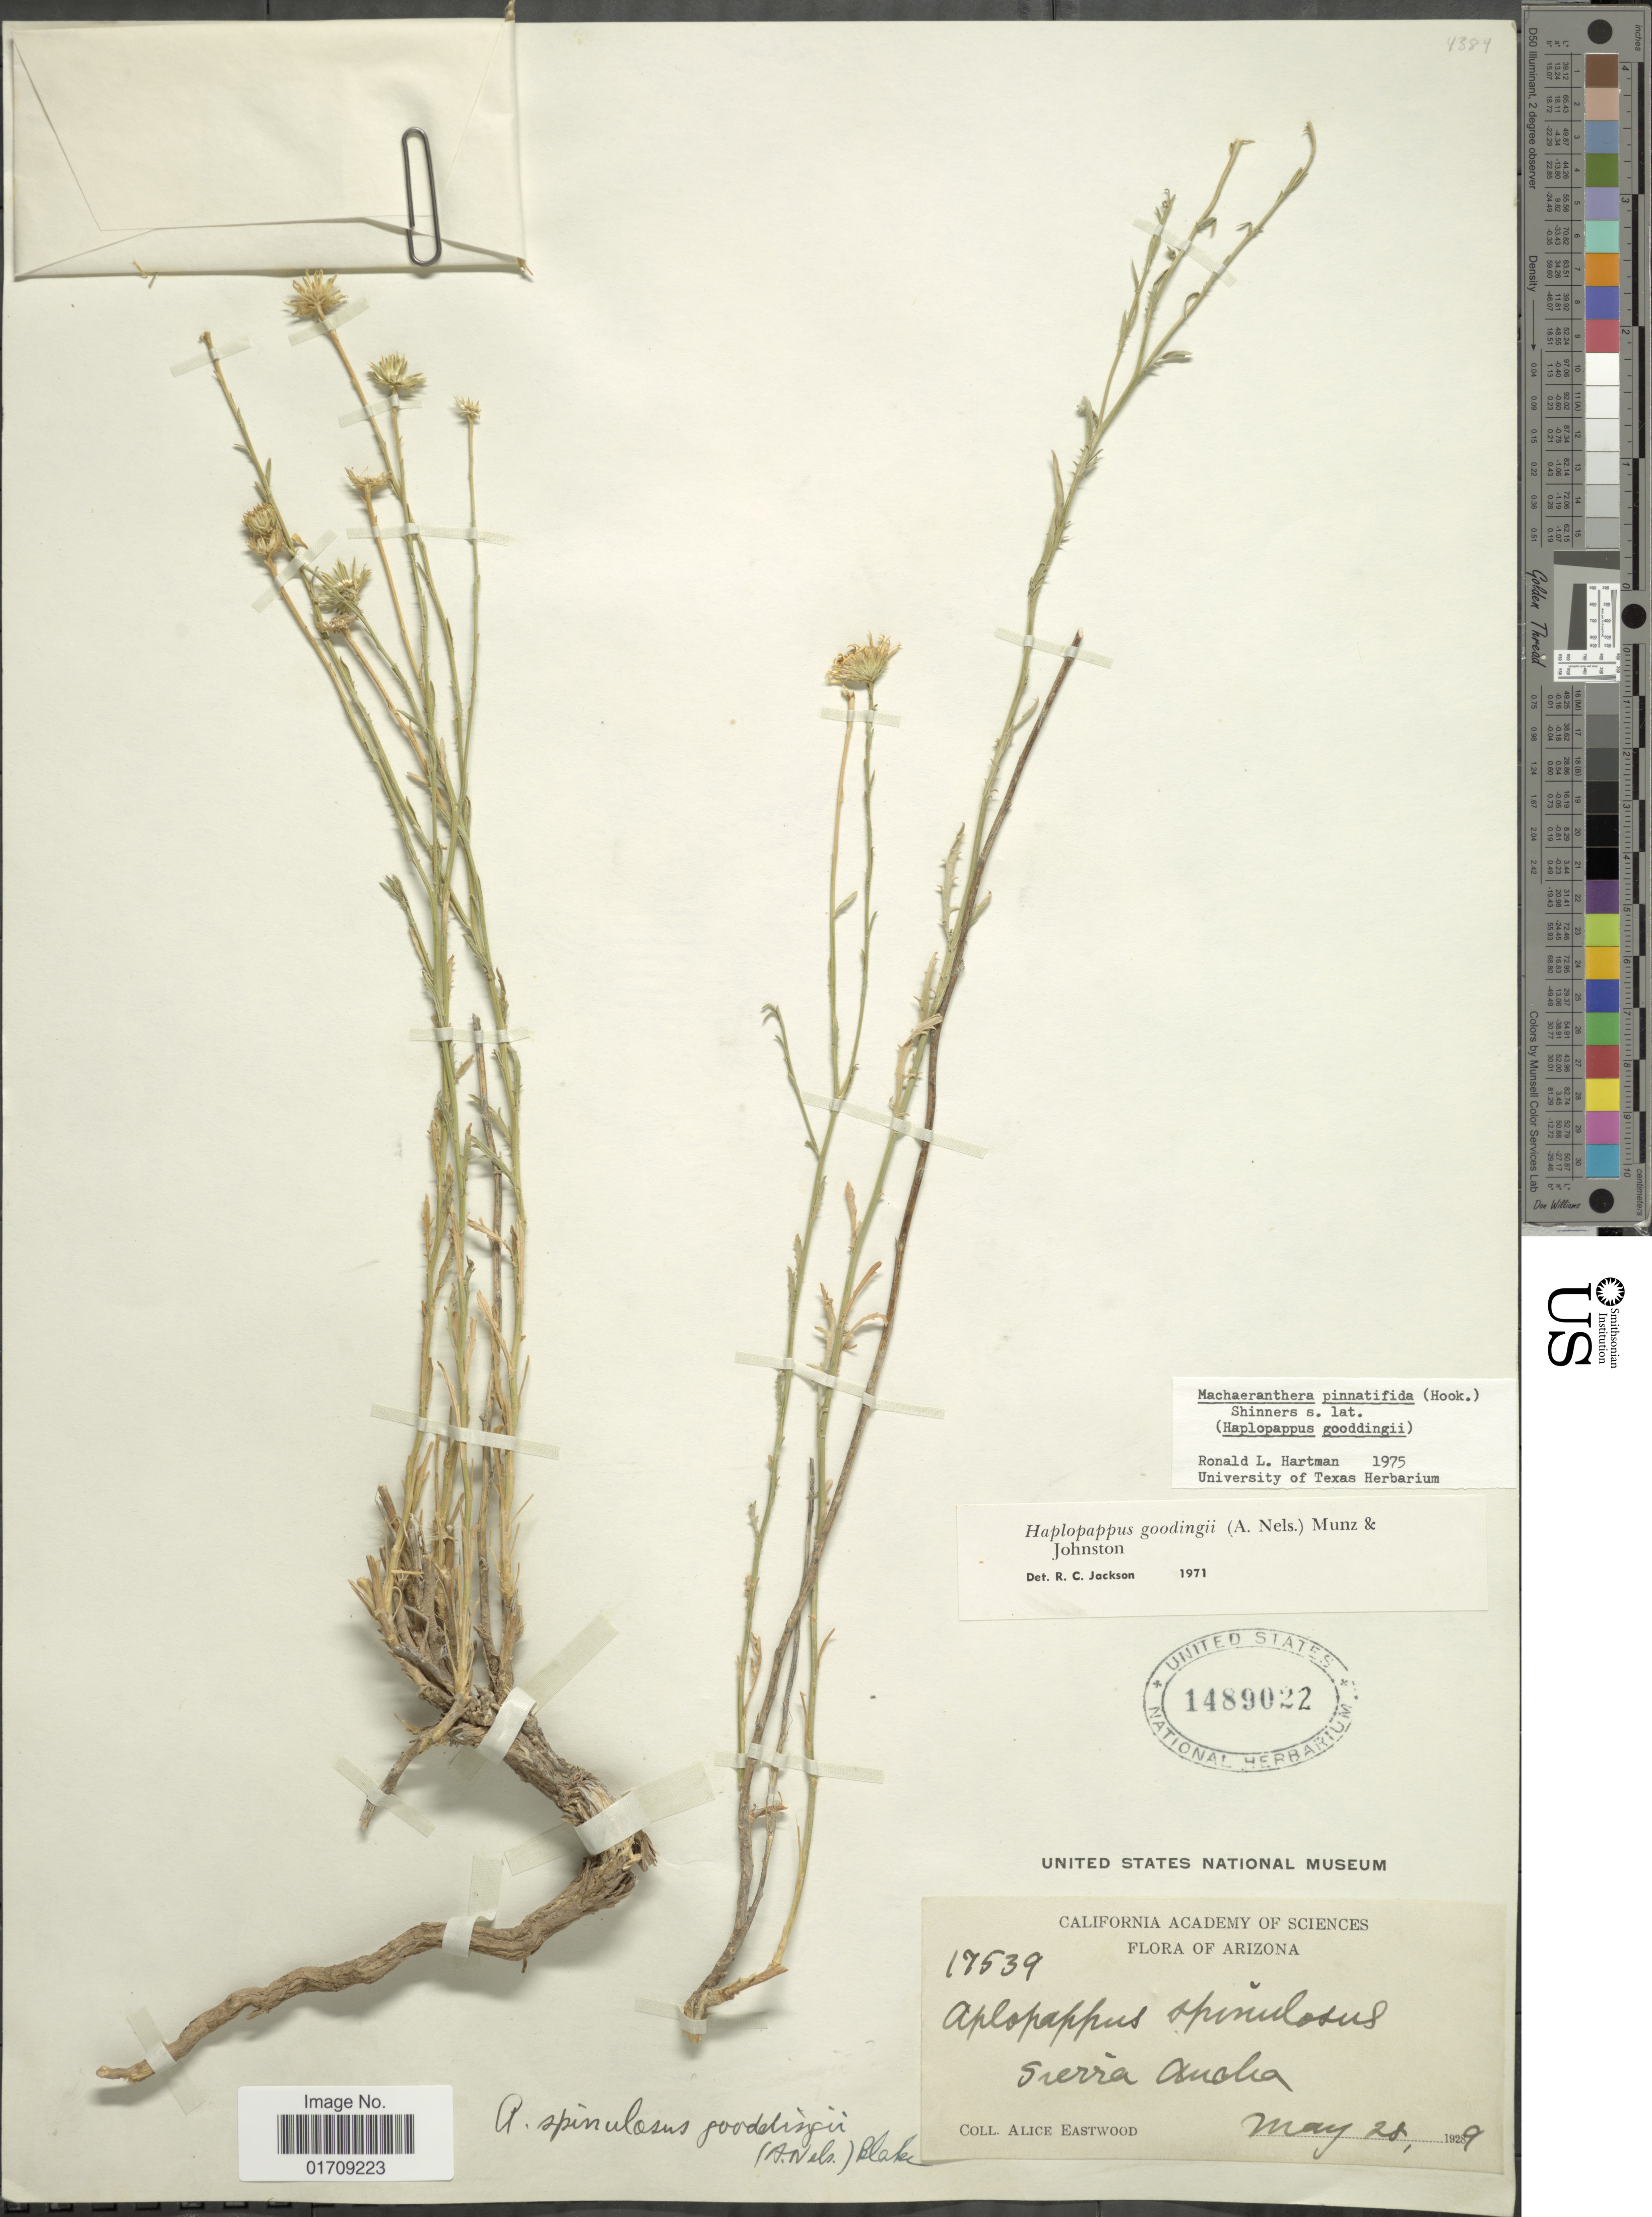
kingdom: Plantae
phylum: Tracheophyta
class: Magnoliopsida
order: Asterales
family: Asteraceae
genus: Machaeranthera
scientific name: Machaeranthera pinnatifida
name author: (Hook.) Shinners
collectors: A. Eastwood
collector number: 17539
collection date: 1929-05-28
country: United States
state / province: Arizona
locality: Sierra Ancho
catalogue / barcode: US 1489022